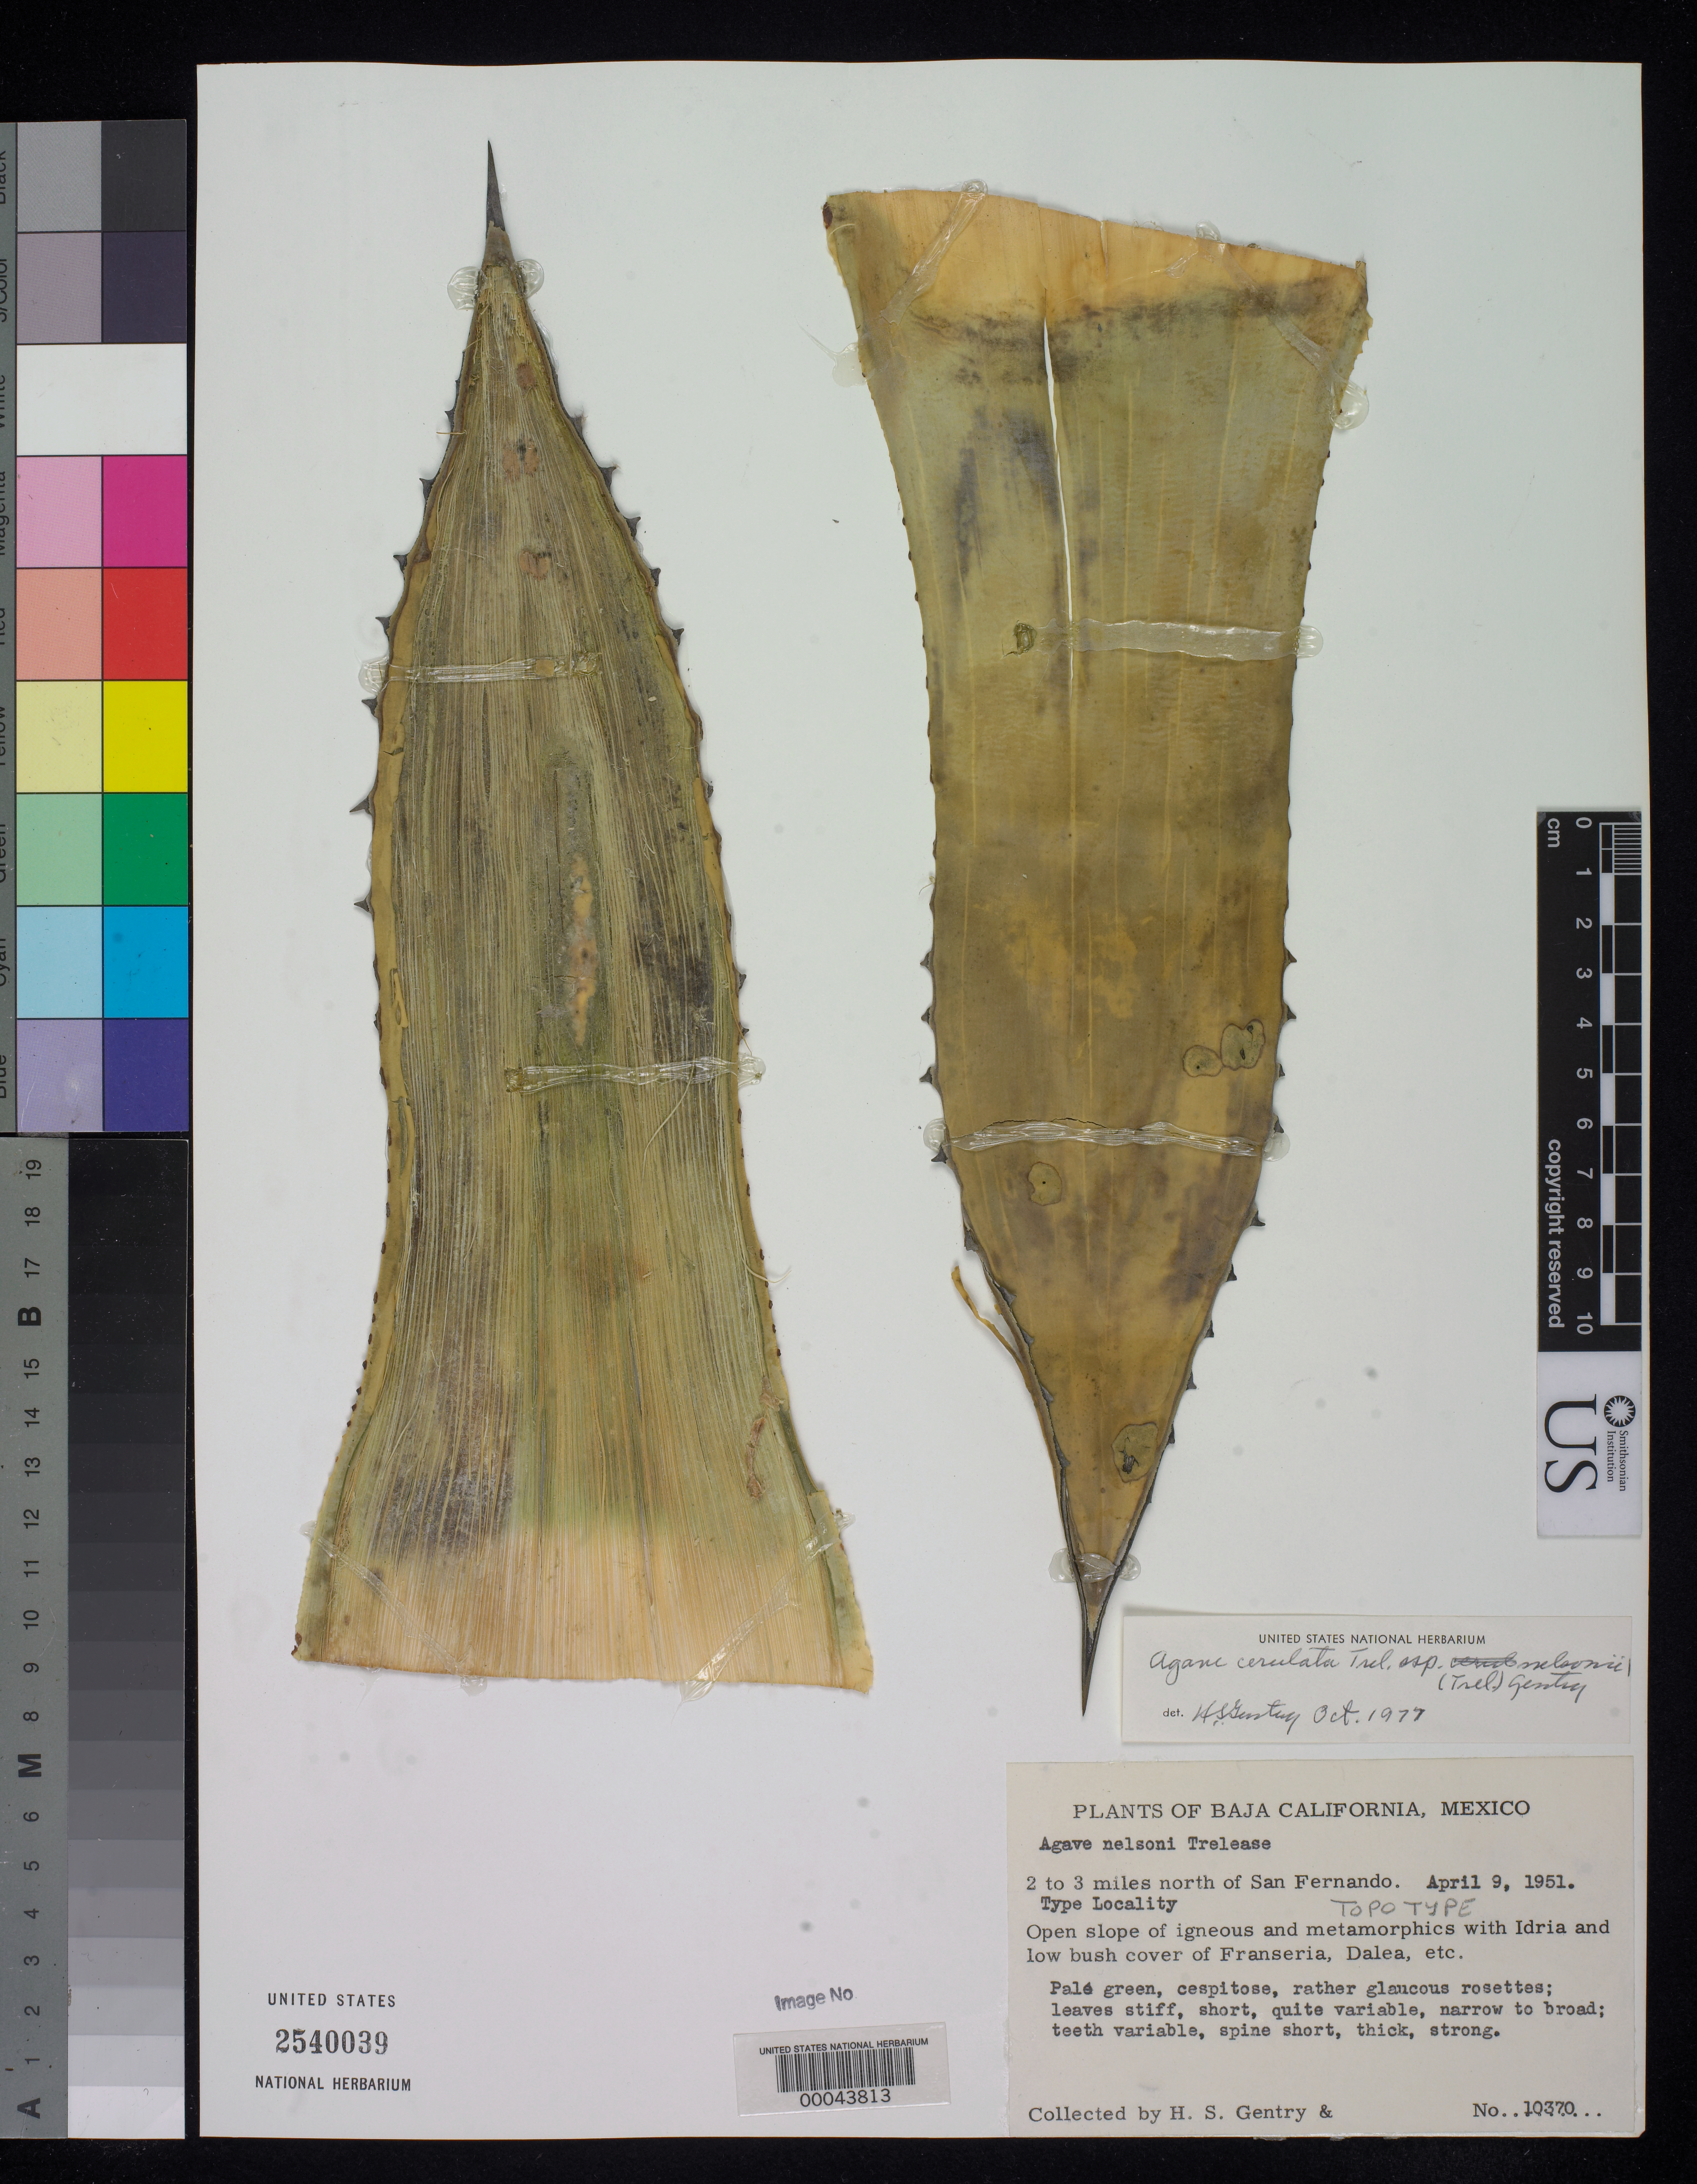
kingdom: Plantae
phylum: Tracheophyta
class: Liliopsida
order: Asparagales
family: Asparagaceae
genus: Agave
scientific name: Agave cerulata subsp. nelsonii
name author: (Trel.) R.H. Webb & G.D. Starr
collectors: H. S. Gentry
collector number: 10370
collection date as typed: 09 Apr 1951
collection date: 1951-04-09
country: Mexico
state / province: Baja California Norte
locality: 2-3 mi N of San Fernando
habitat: Open slope of igneous and metamorphics; low bush cover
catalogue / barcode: US 2540039